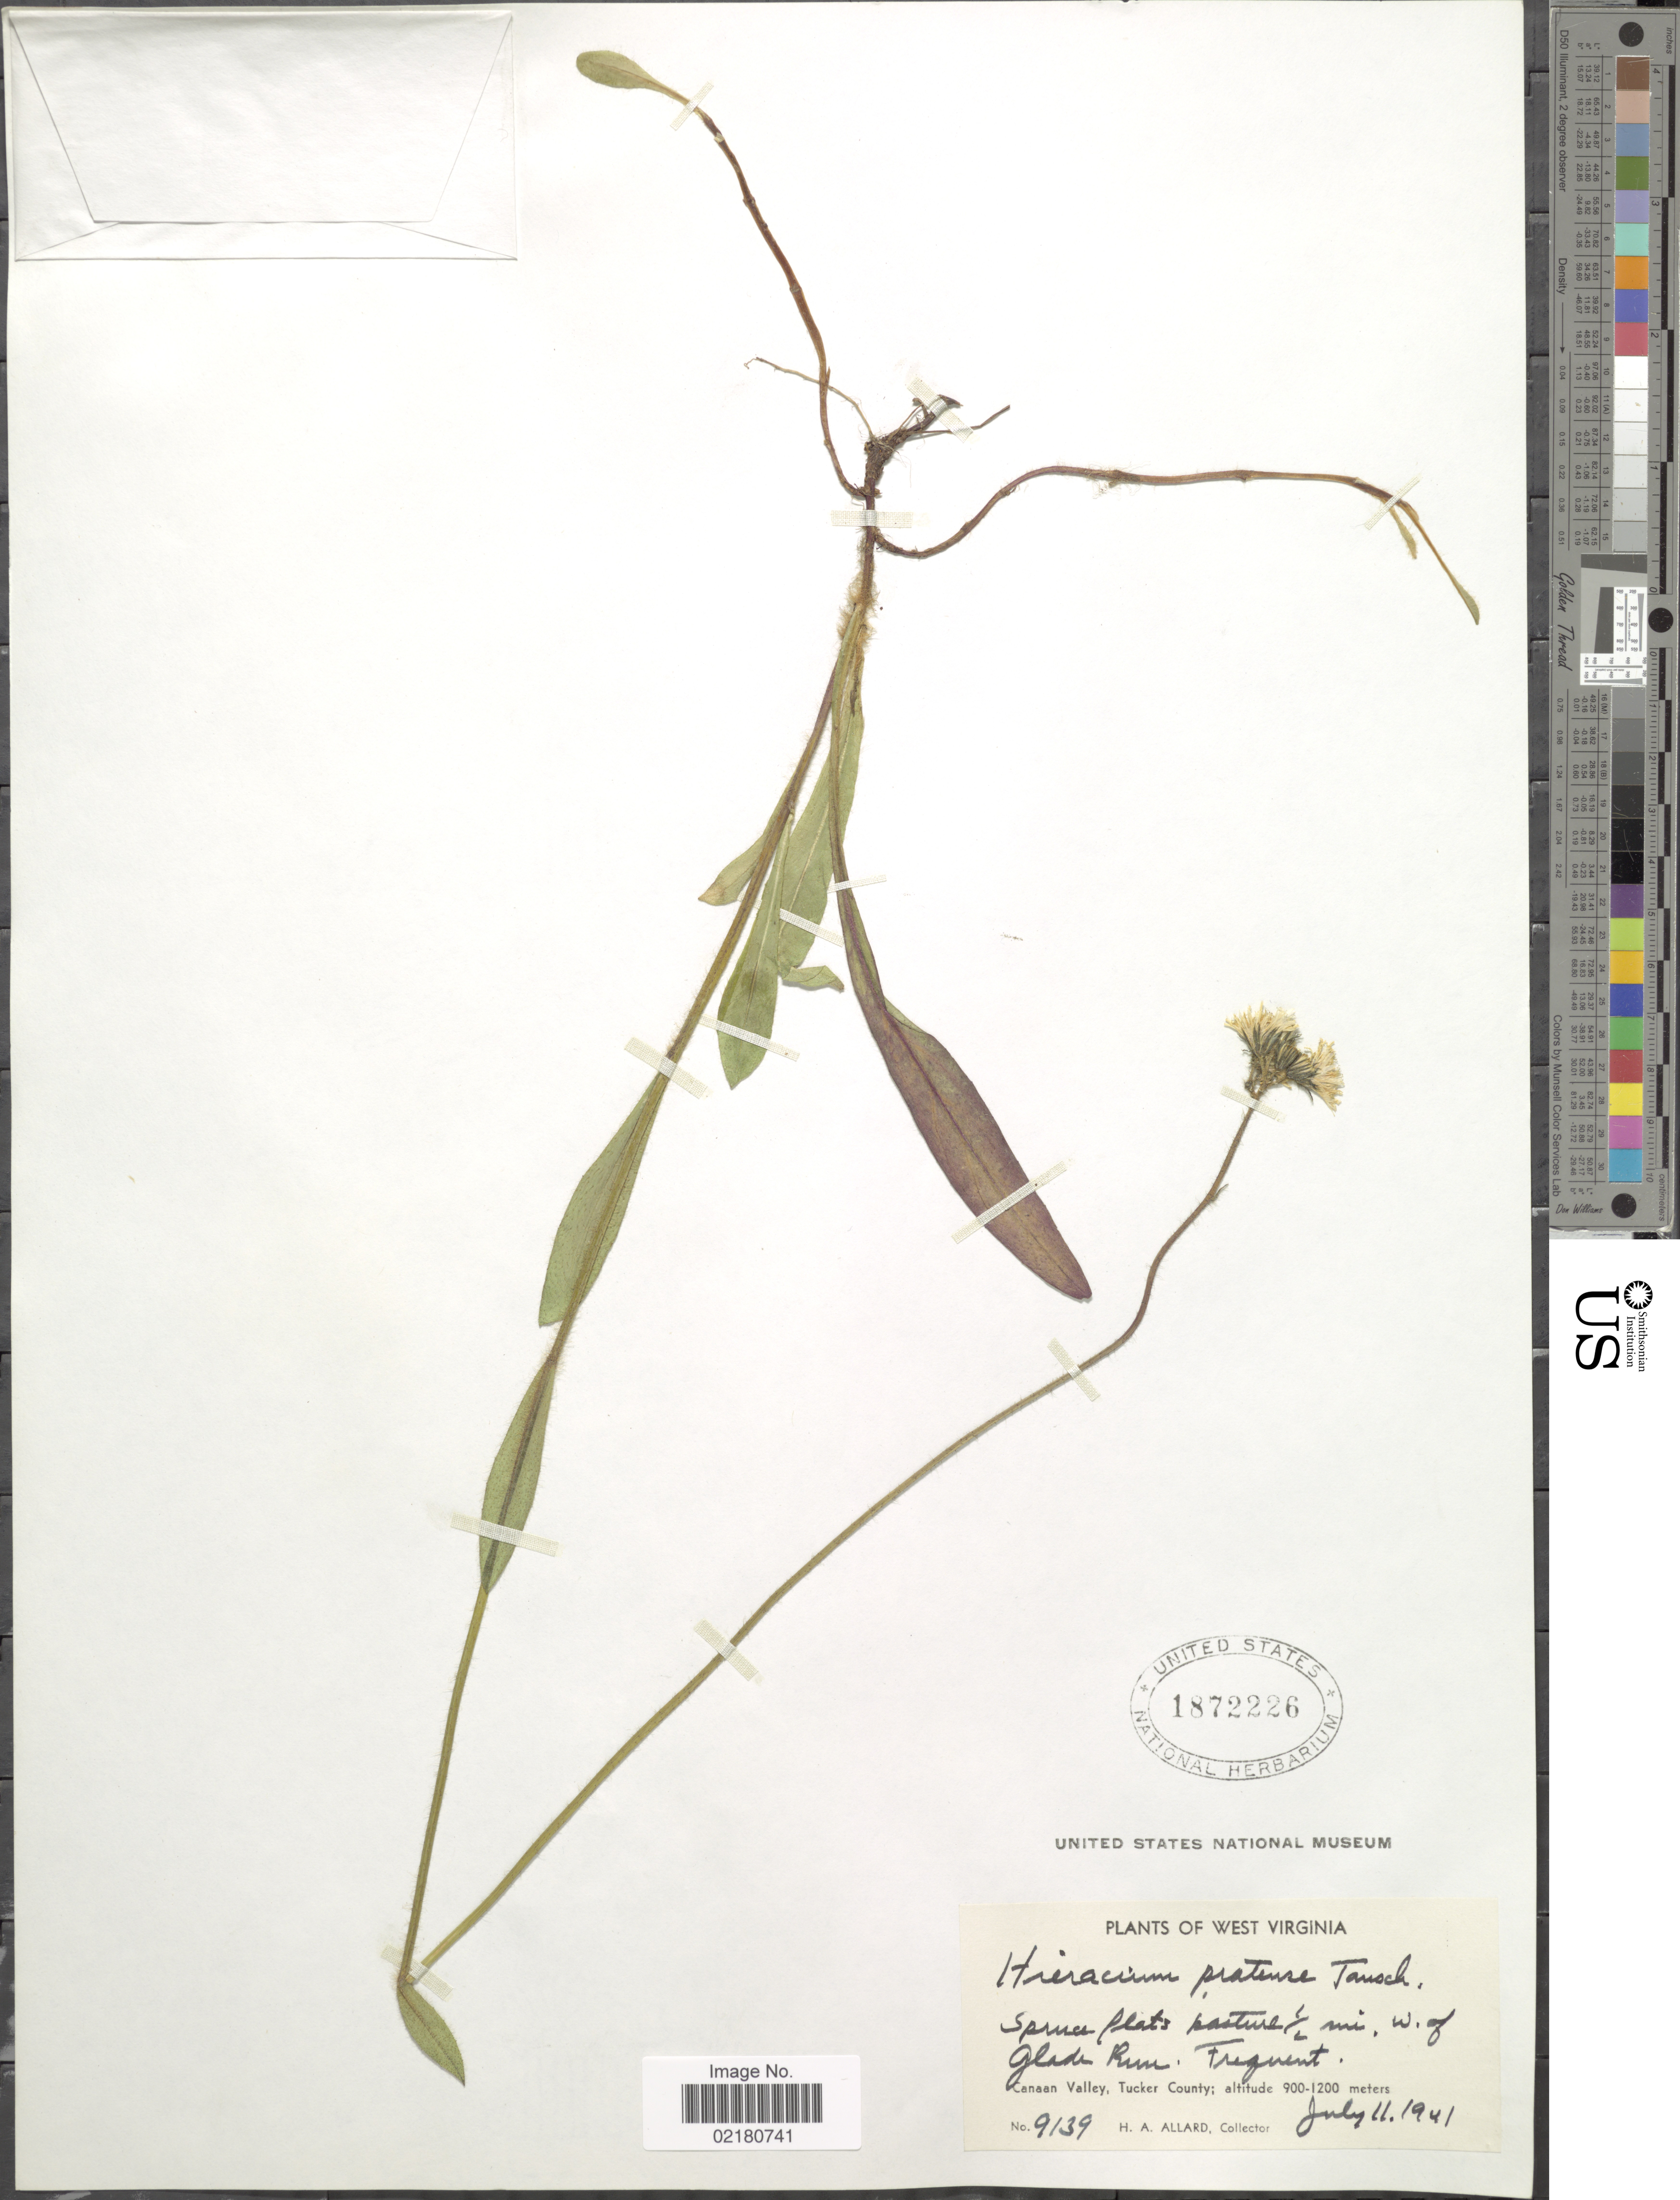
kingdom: Plantae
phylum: Tracheophyta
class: Magnoliopsida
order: Asterales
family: Asteraceae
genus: Pilosella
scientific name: Pilosella caespitosa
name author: (Dumort.) P. D. Sell & C. West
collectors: H. A. Allard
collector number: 9139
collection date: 1941-07-11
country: United States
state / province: West Virginia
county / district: Tucker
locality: ½ mi w. of Glade Run, Canaan Valley, Tucker County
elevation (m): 900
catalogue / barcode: US 1872226